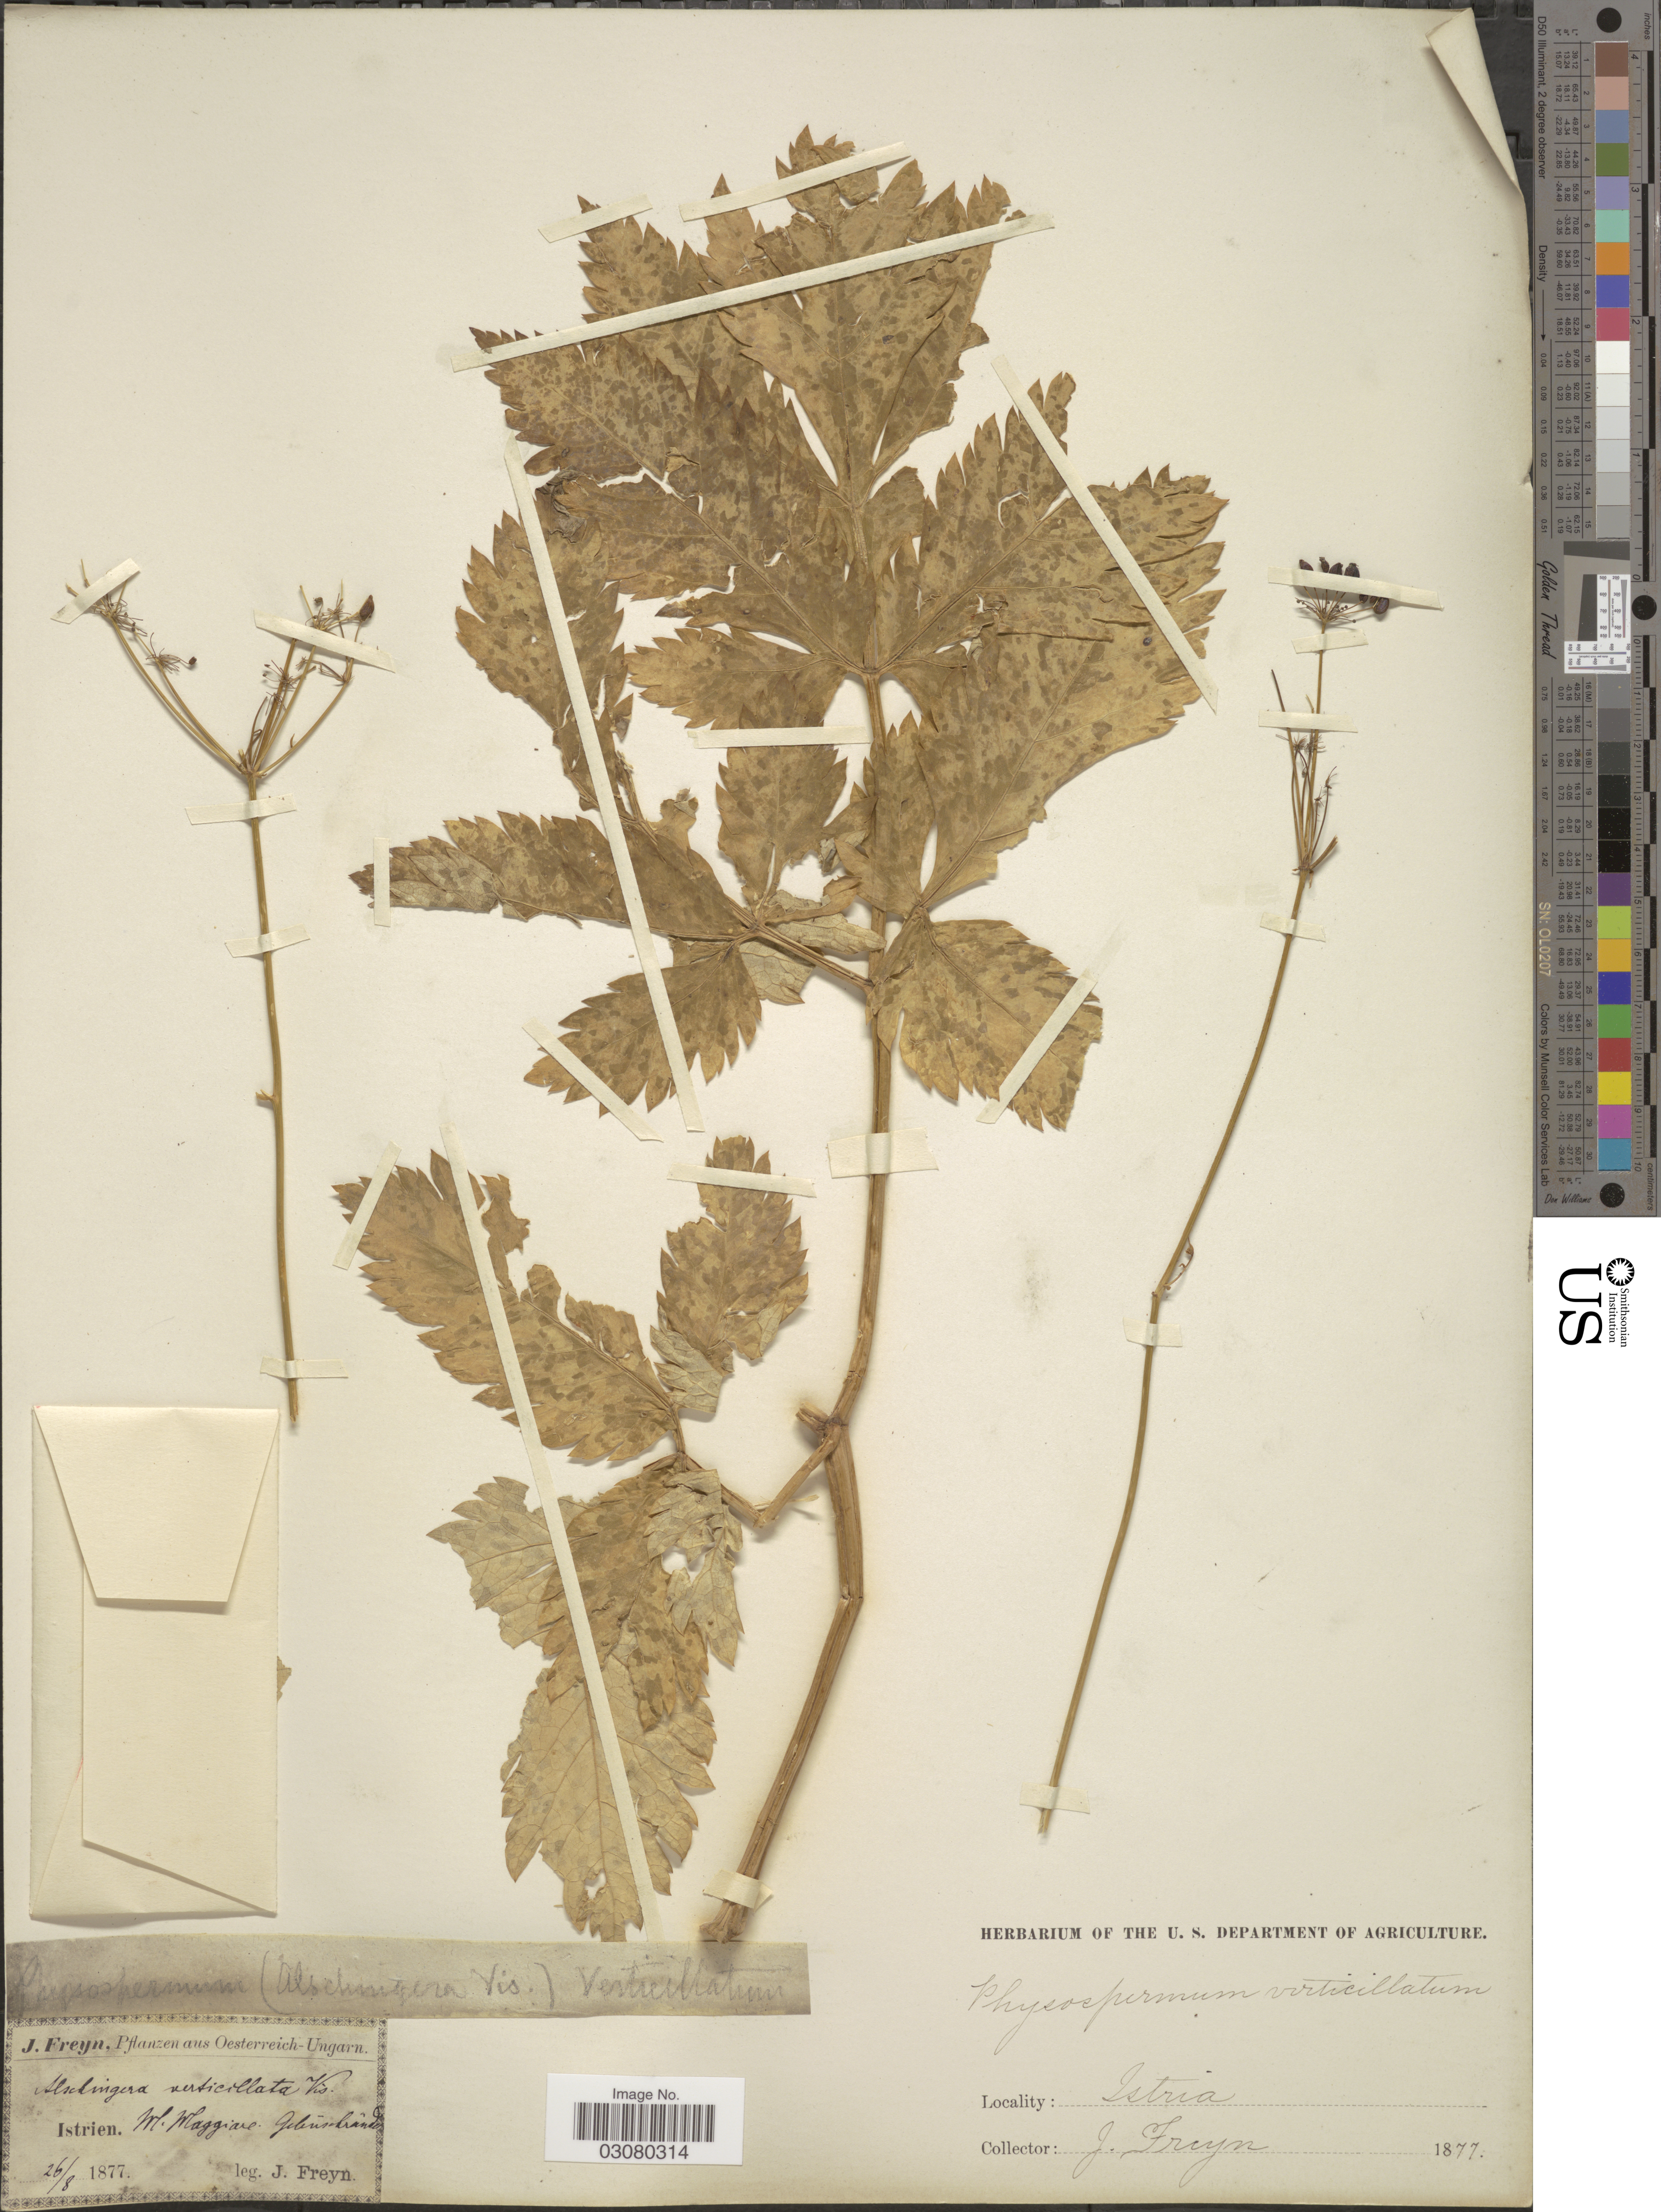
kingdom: Plantae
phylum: Tracheophyta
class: Magnoliopsida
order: Apiales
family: Apiaceae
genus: Physospermum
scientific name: Physospermum verticillatum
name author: Vis.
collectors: J. Freyn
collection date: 1877-08-26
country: Croatia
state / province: Istria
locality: Oesterreich-Ungarn. Istrien. Ivl, Wlaggiae, Gebünshund. [interpreted]